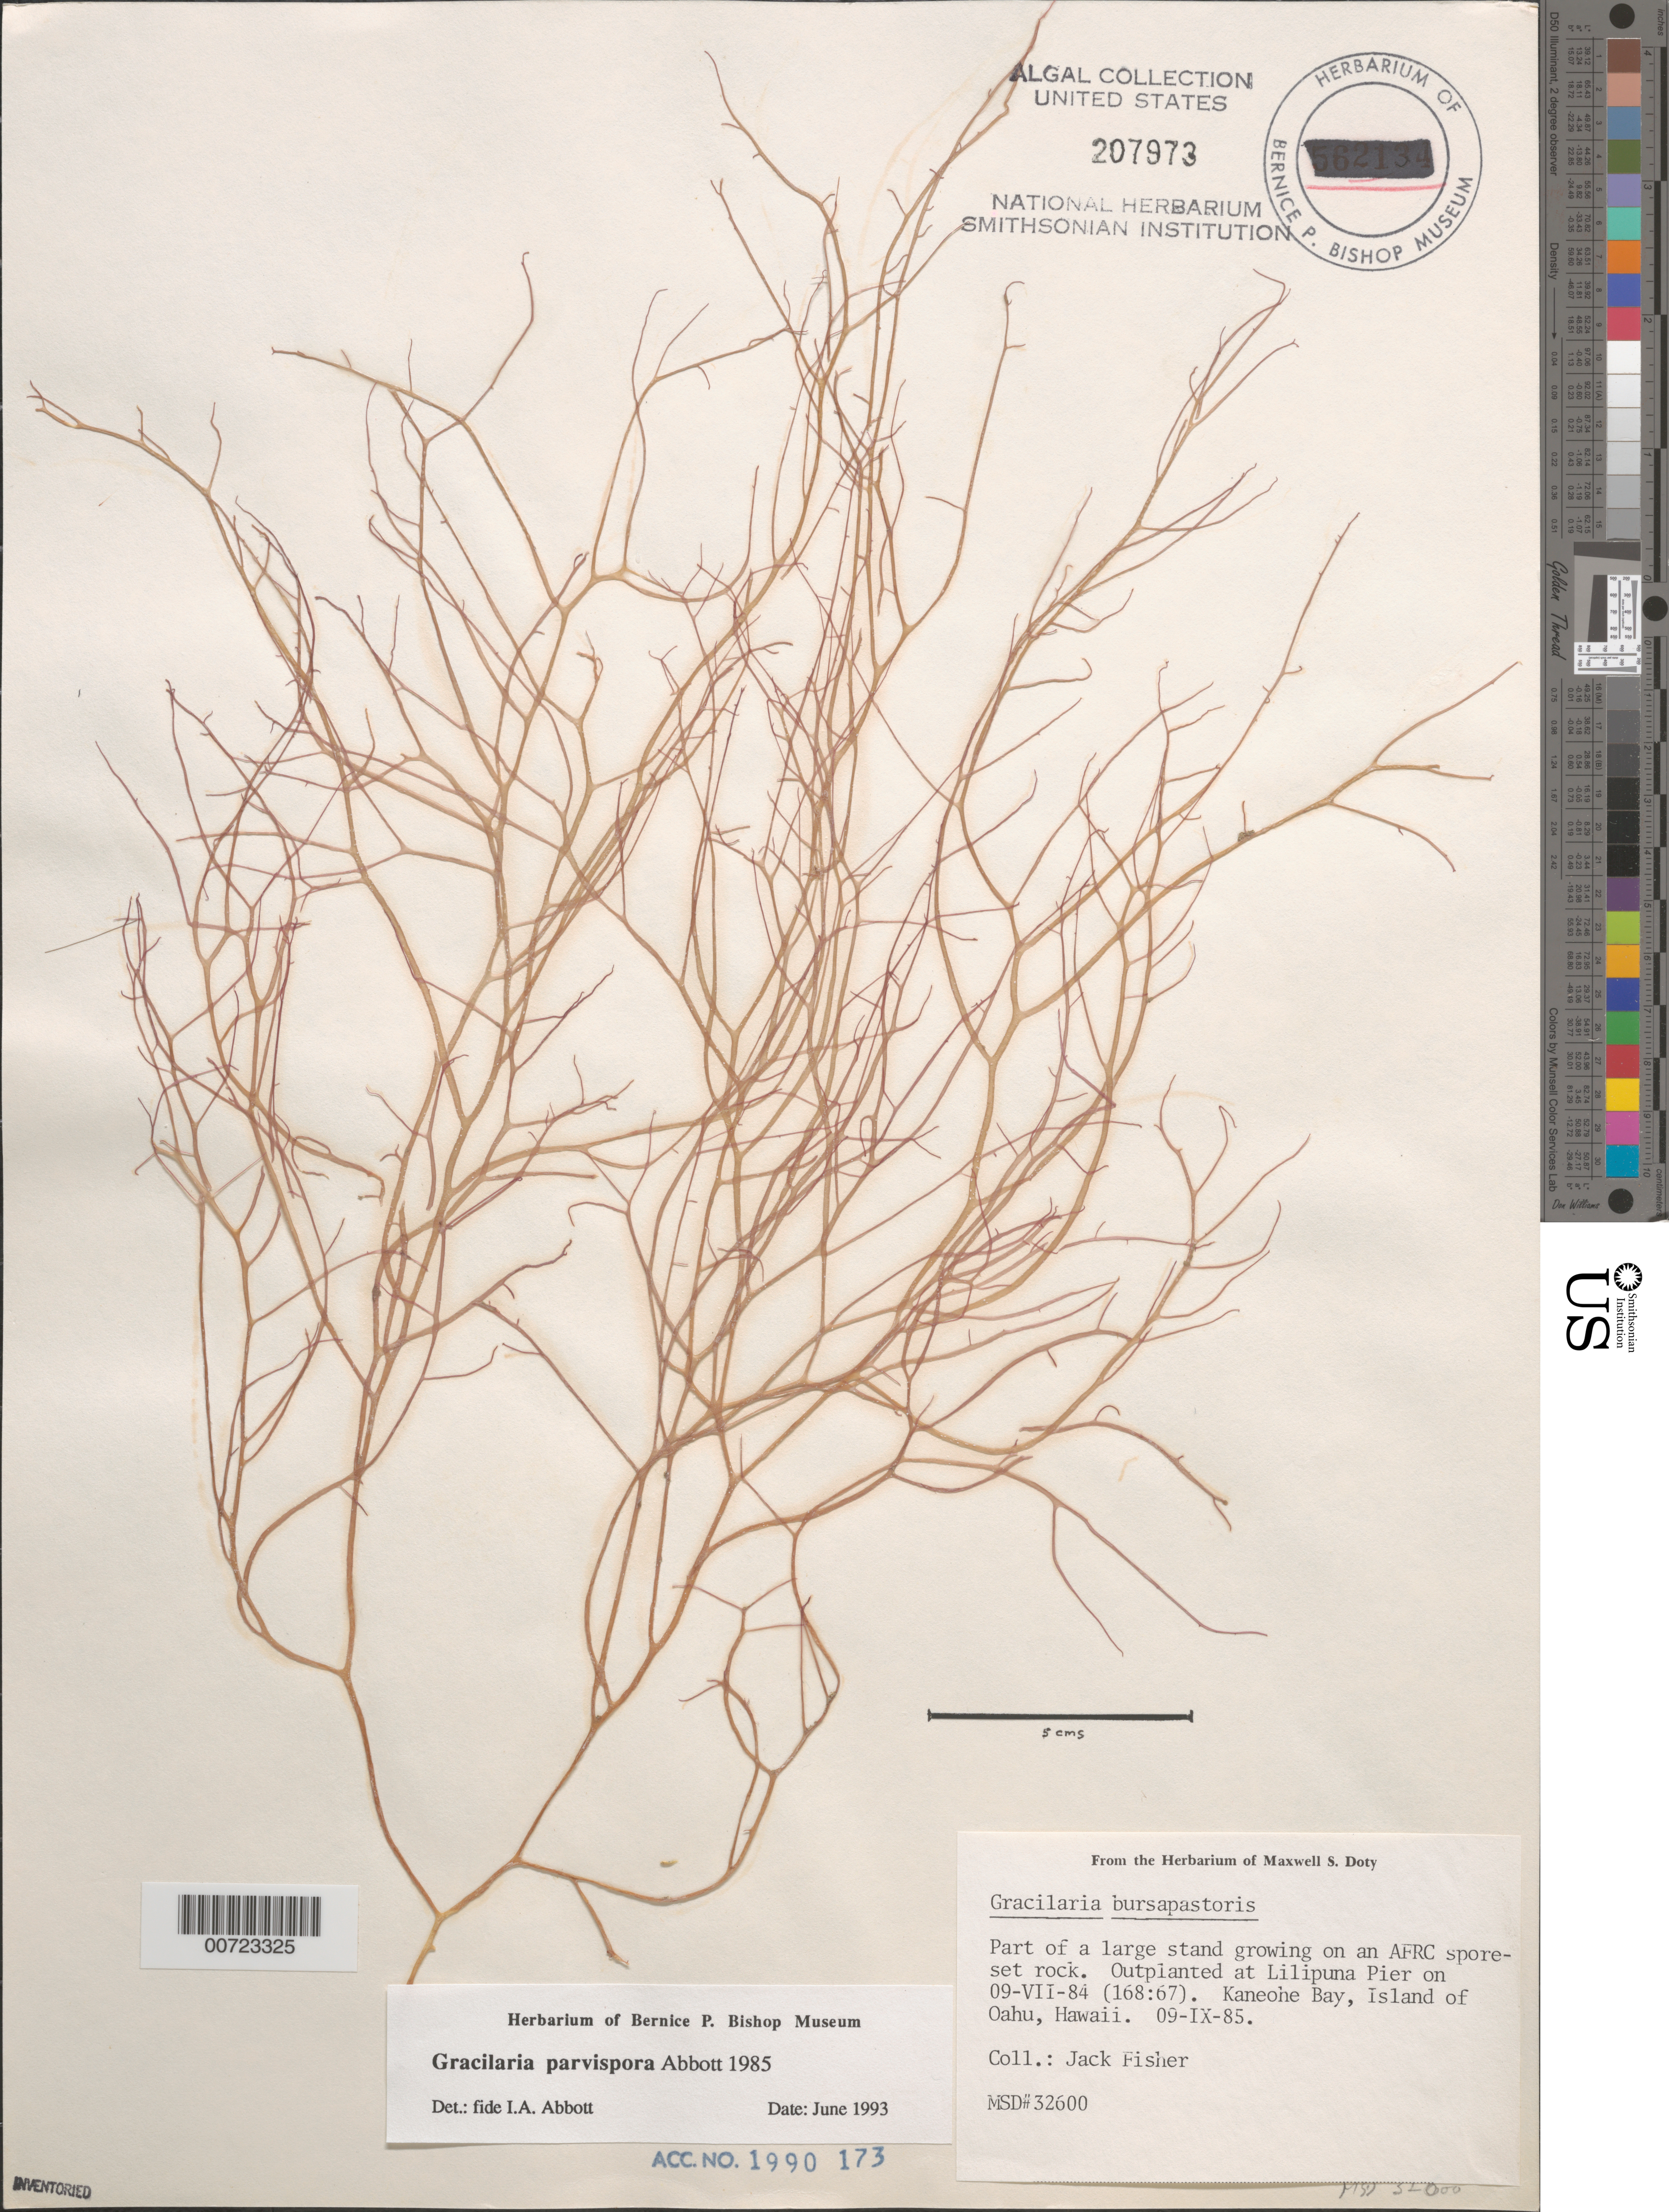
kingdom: Plantae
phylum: Rhodophyta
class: Florideophyceae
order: Gracilariales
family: Gracilariaceae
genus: Gracilaria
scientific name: Gracilaria parvispora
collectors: J. Fisher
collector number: MSD 32600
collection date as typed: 09 Sep 1985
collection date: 1985-09-09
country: United States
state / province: Hawaii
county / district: Honolulu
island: Oahu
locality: Kaneohe Bay, Lilipuna Pier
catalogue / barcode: US 207973